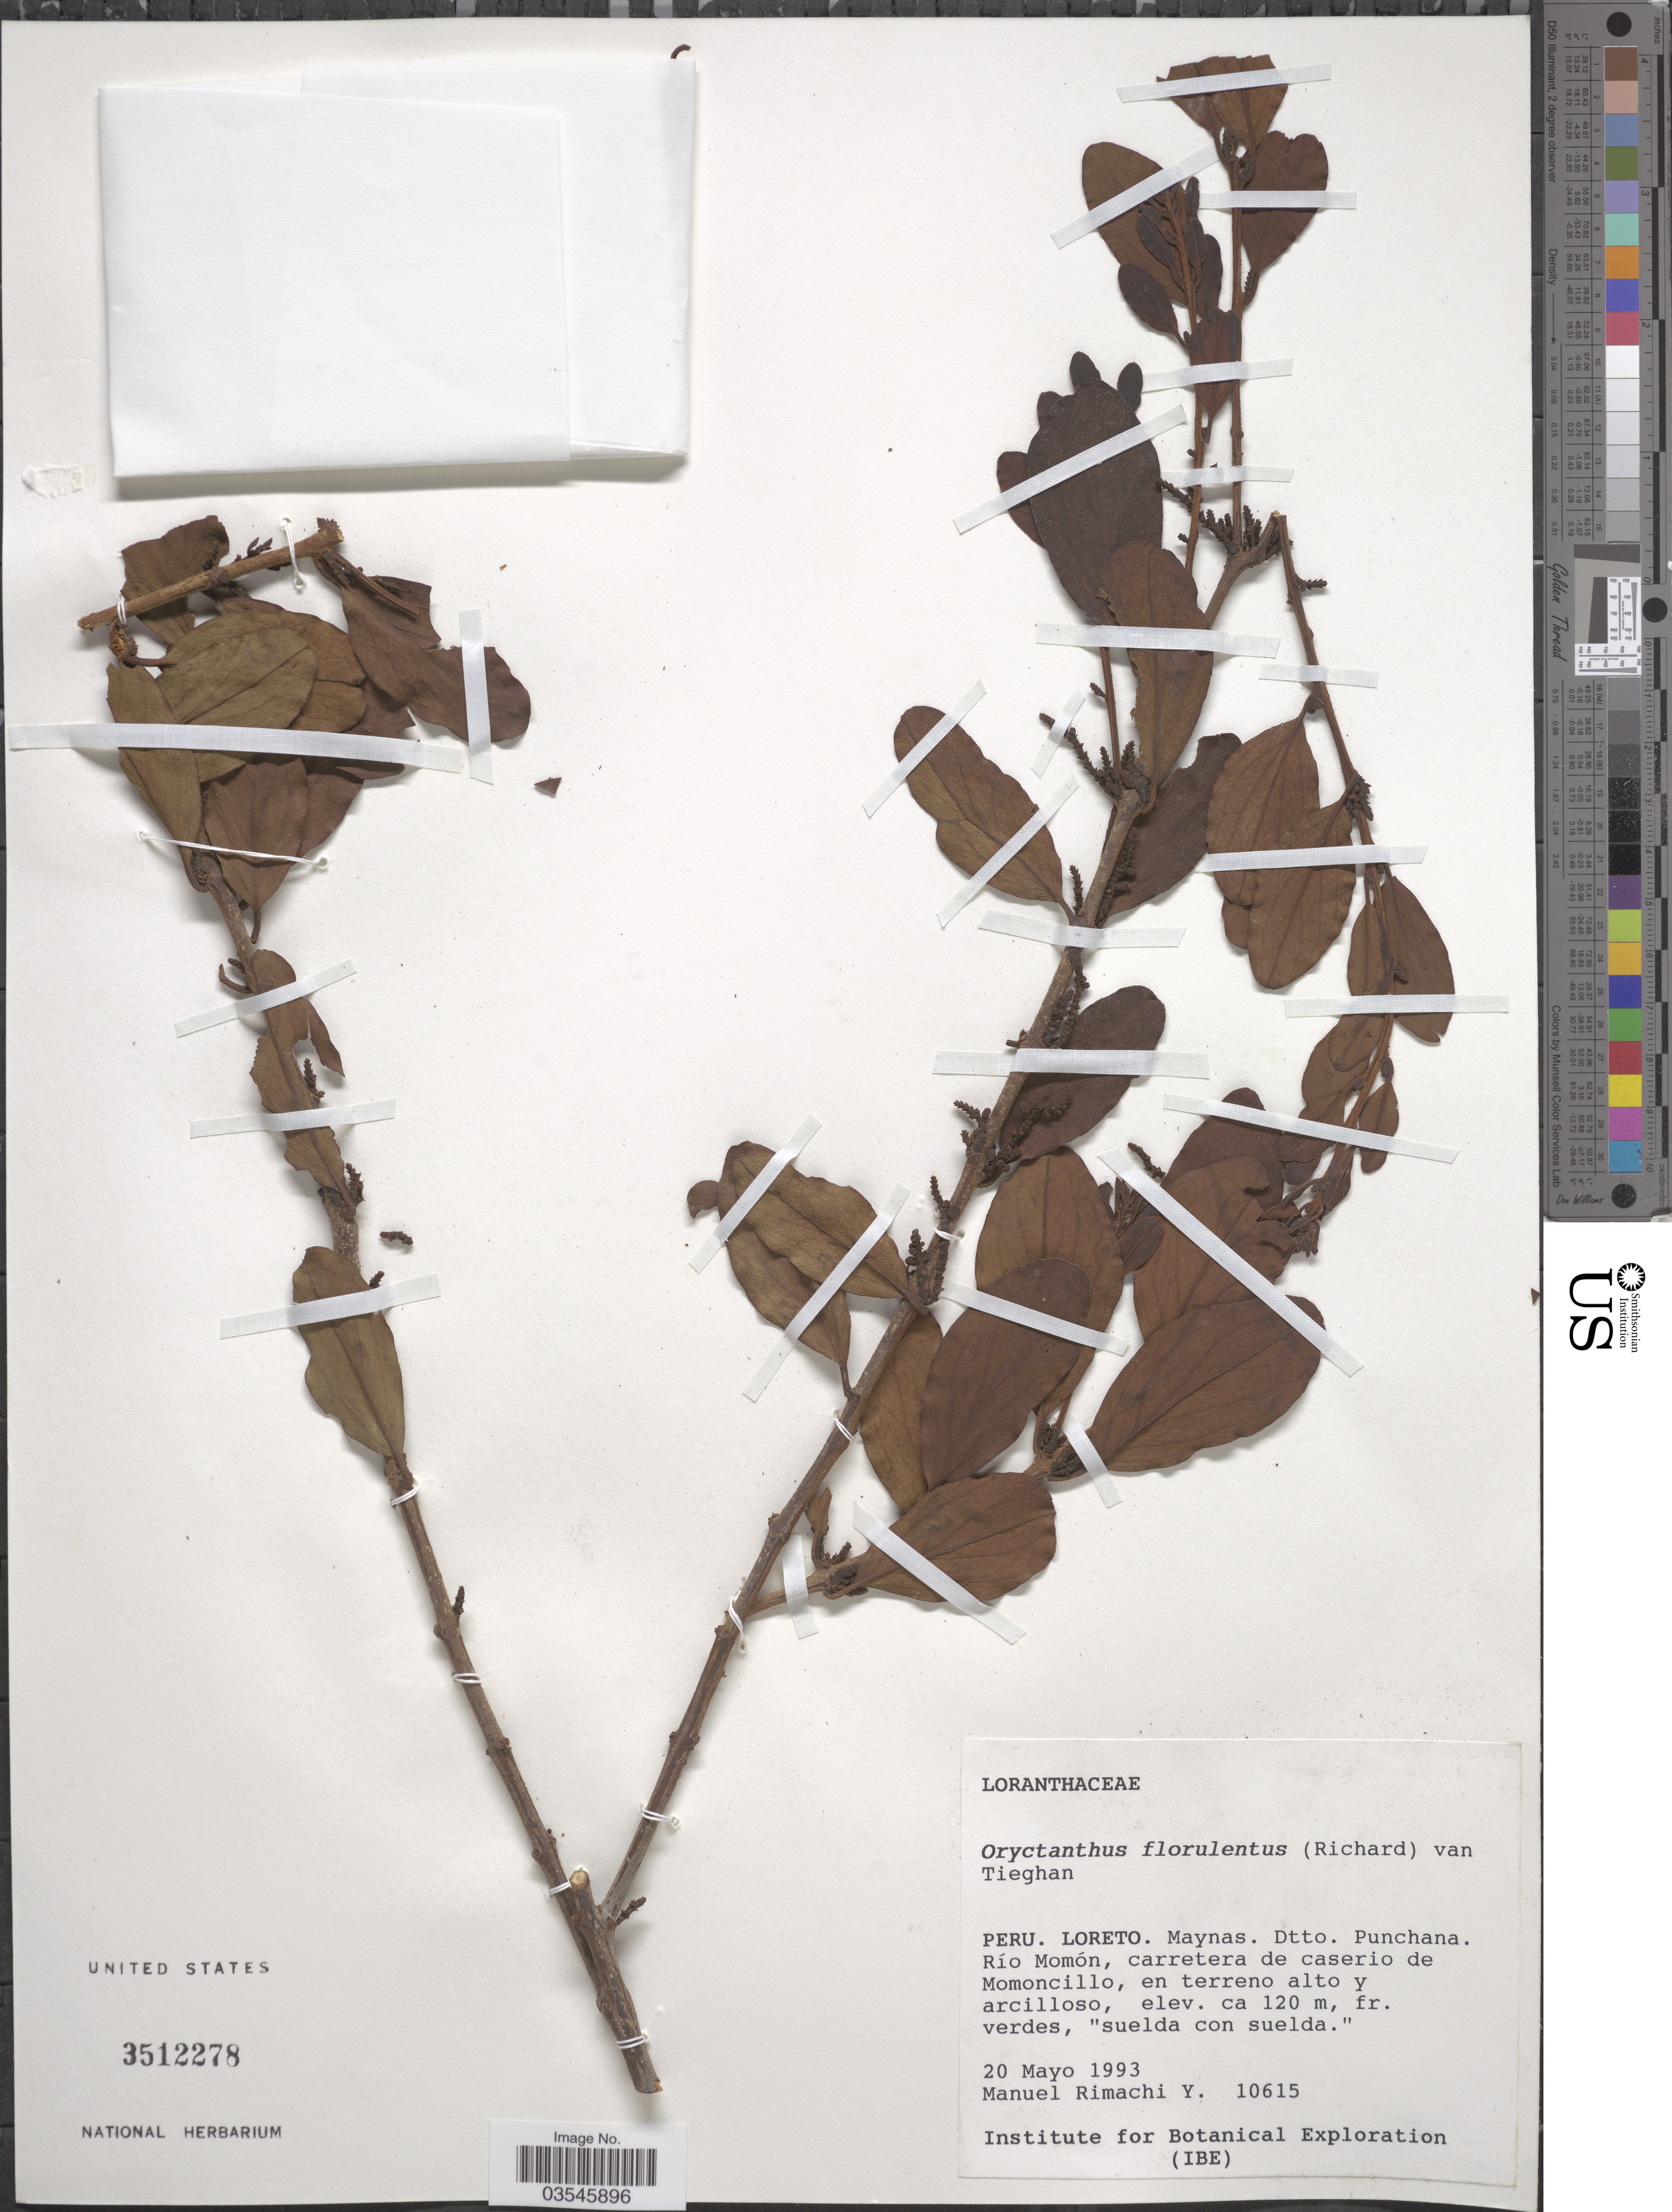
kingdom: Plantae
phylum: Tracheophyta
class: Magnoliopsida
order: Santalales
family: Loranthaceae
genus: Oryctanthus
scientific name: Oryctanthus florulentus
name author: (Rich.) Tiegh.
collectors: M. Rimachi Y.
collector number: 10615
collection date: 1993-05-20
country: Peru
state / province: Loreto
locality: Maynas. Dtto. Punchana. Río Momón, carretera de caserio de Mononcillo.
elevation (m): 120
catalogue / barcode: US 3512278